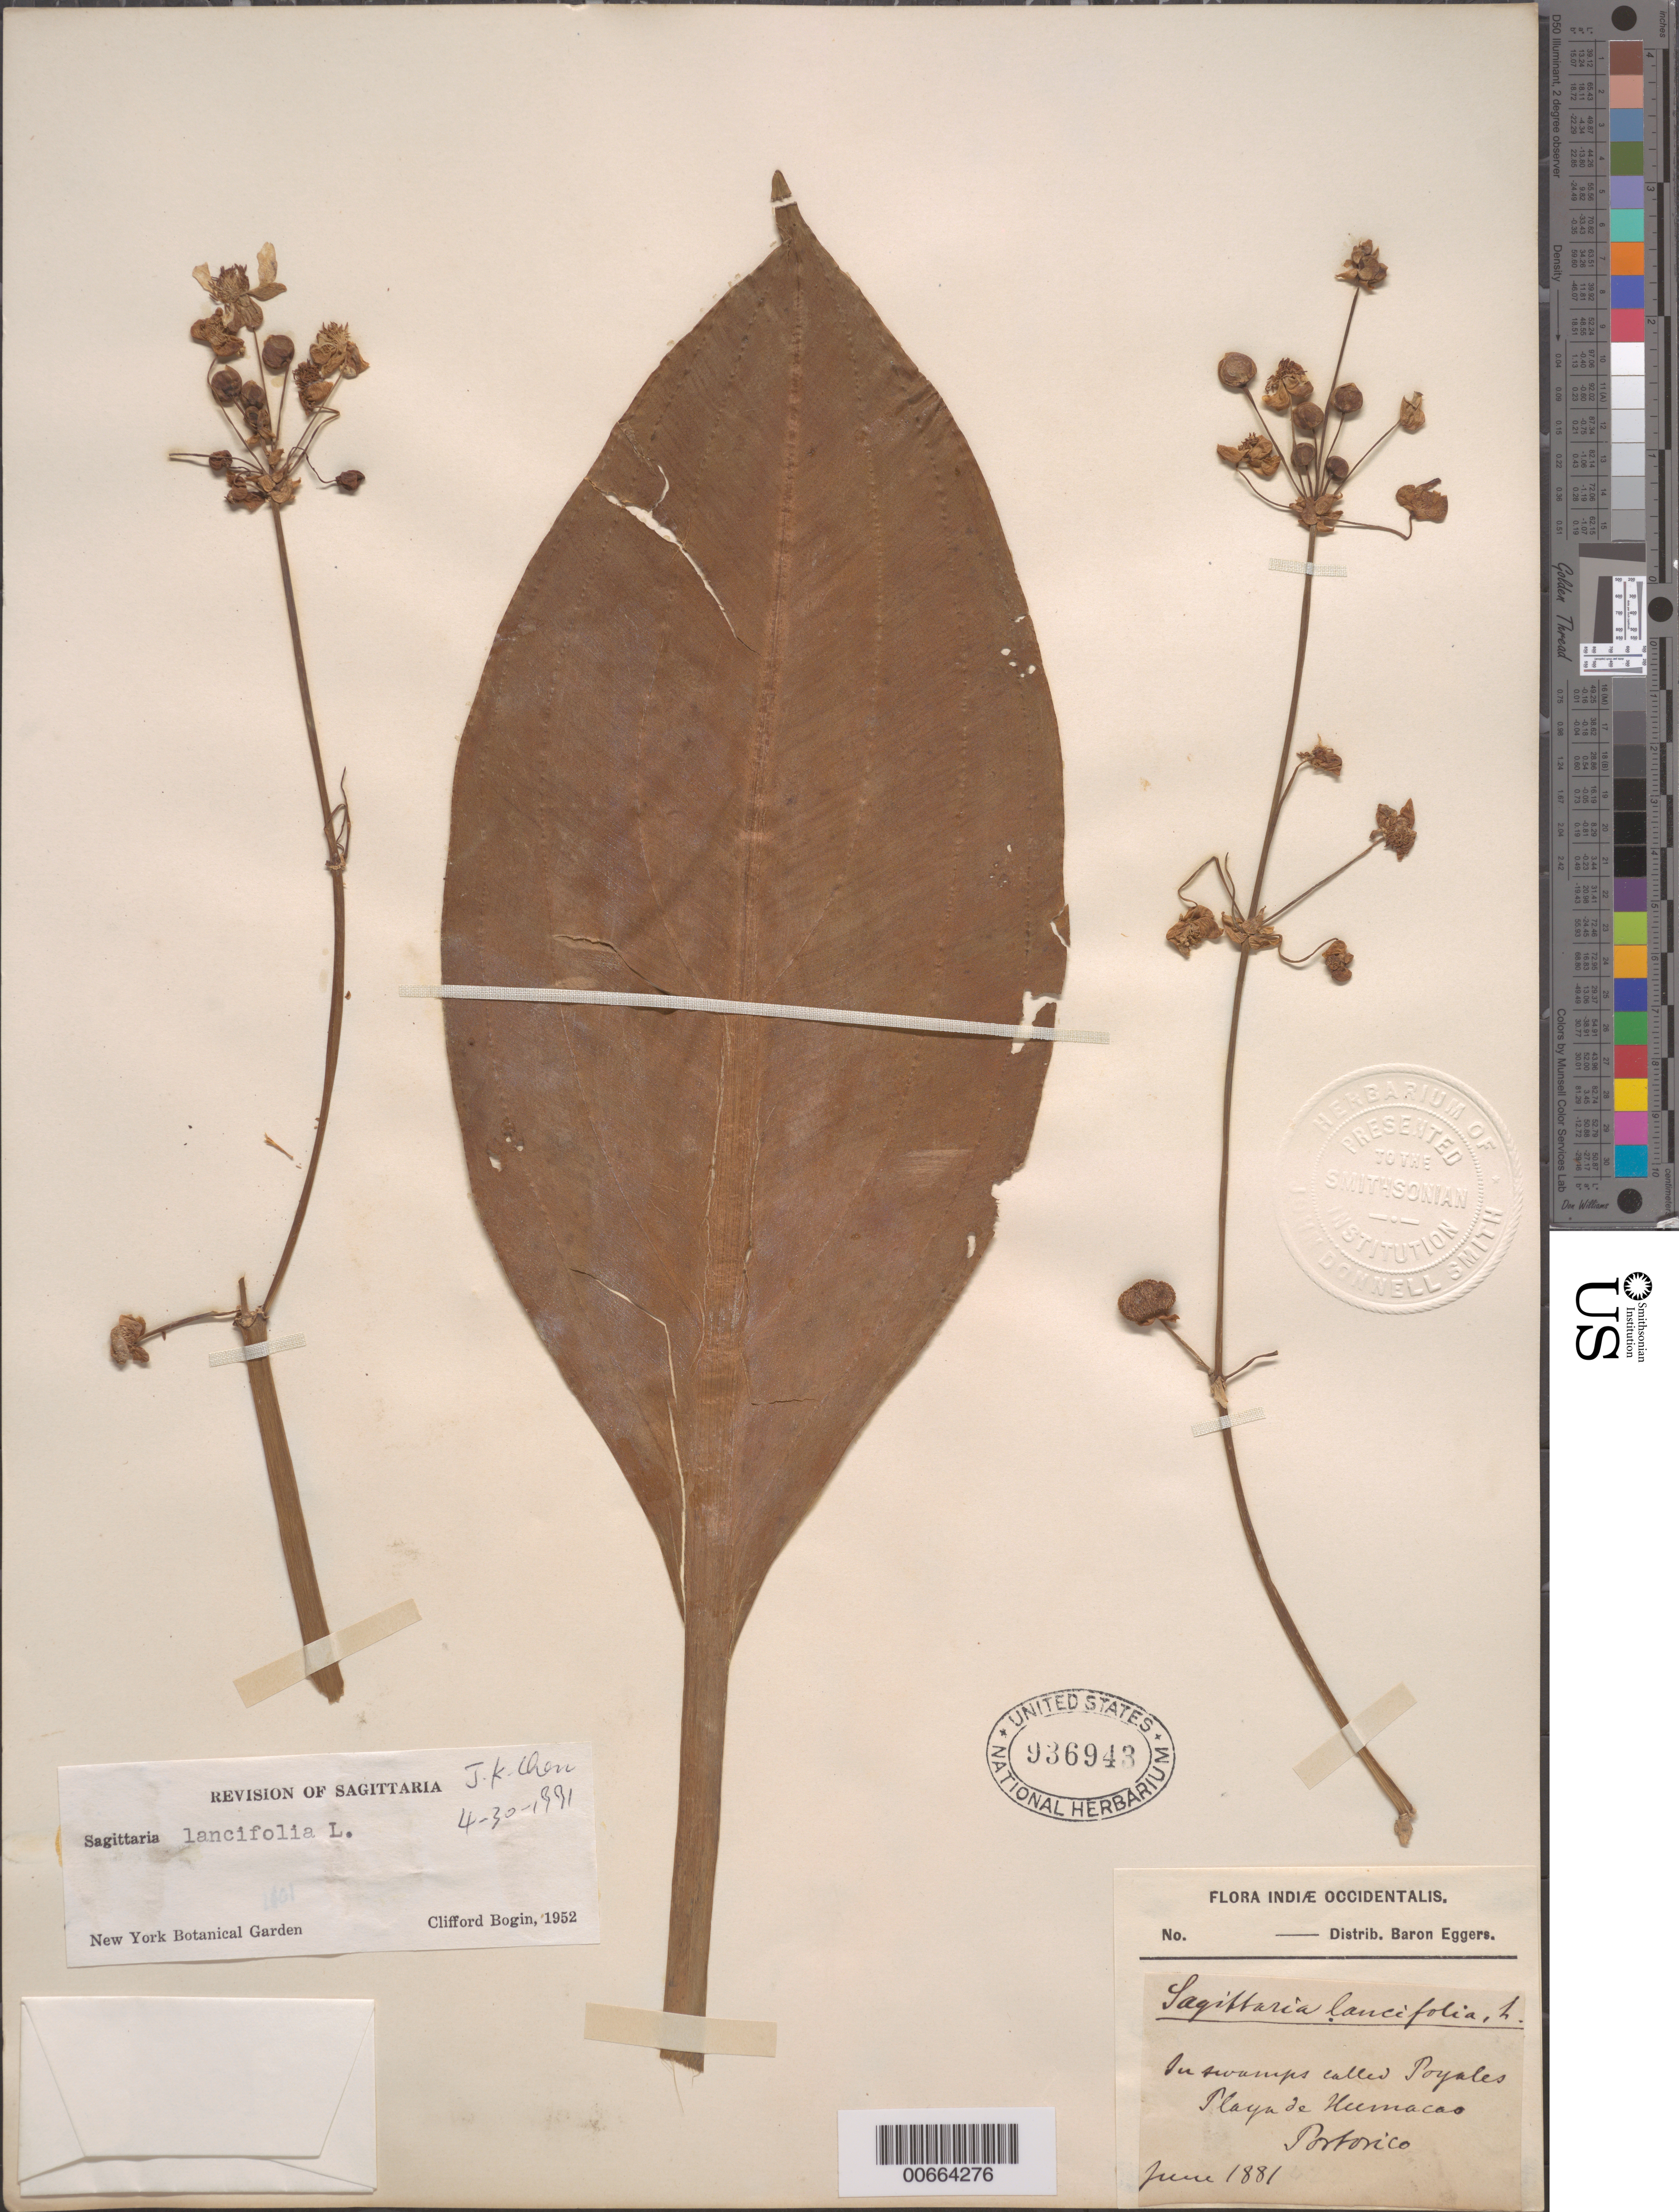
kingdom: Plantae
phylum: Tracheophyta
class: Liliopsida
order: Alismatales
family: Alismataceae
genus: Sagittaria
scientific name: Sagittaria lancifolia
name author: L.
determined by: Chen, J. K.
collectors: H. F. A. von Eggers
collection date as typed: Jun 1881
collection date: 1881-06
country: Puerto Rico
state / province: Humacao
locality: Humacao, Playa de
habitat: In swamps called "Poyales"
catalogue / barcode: US 936943